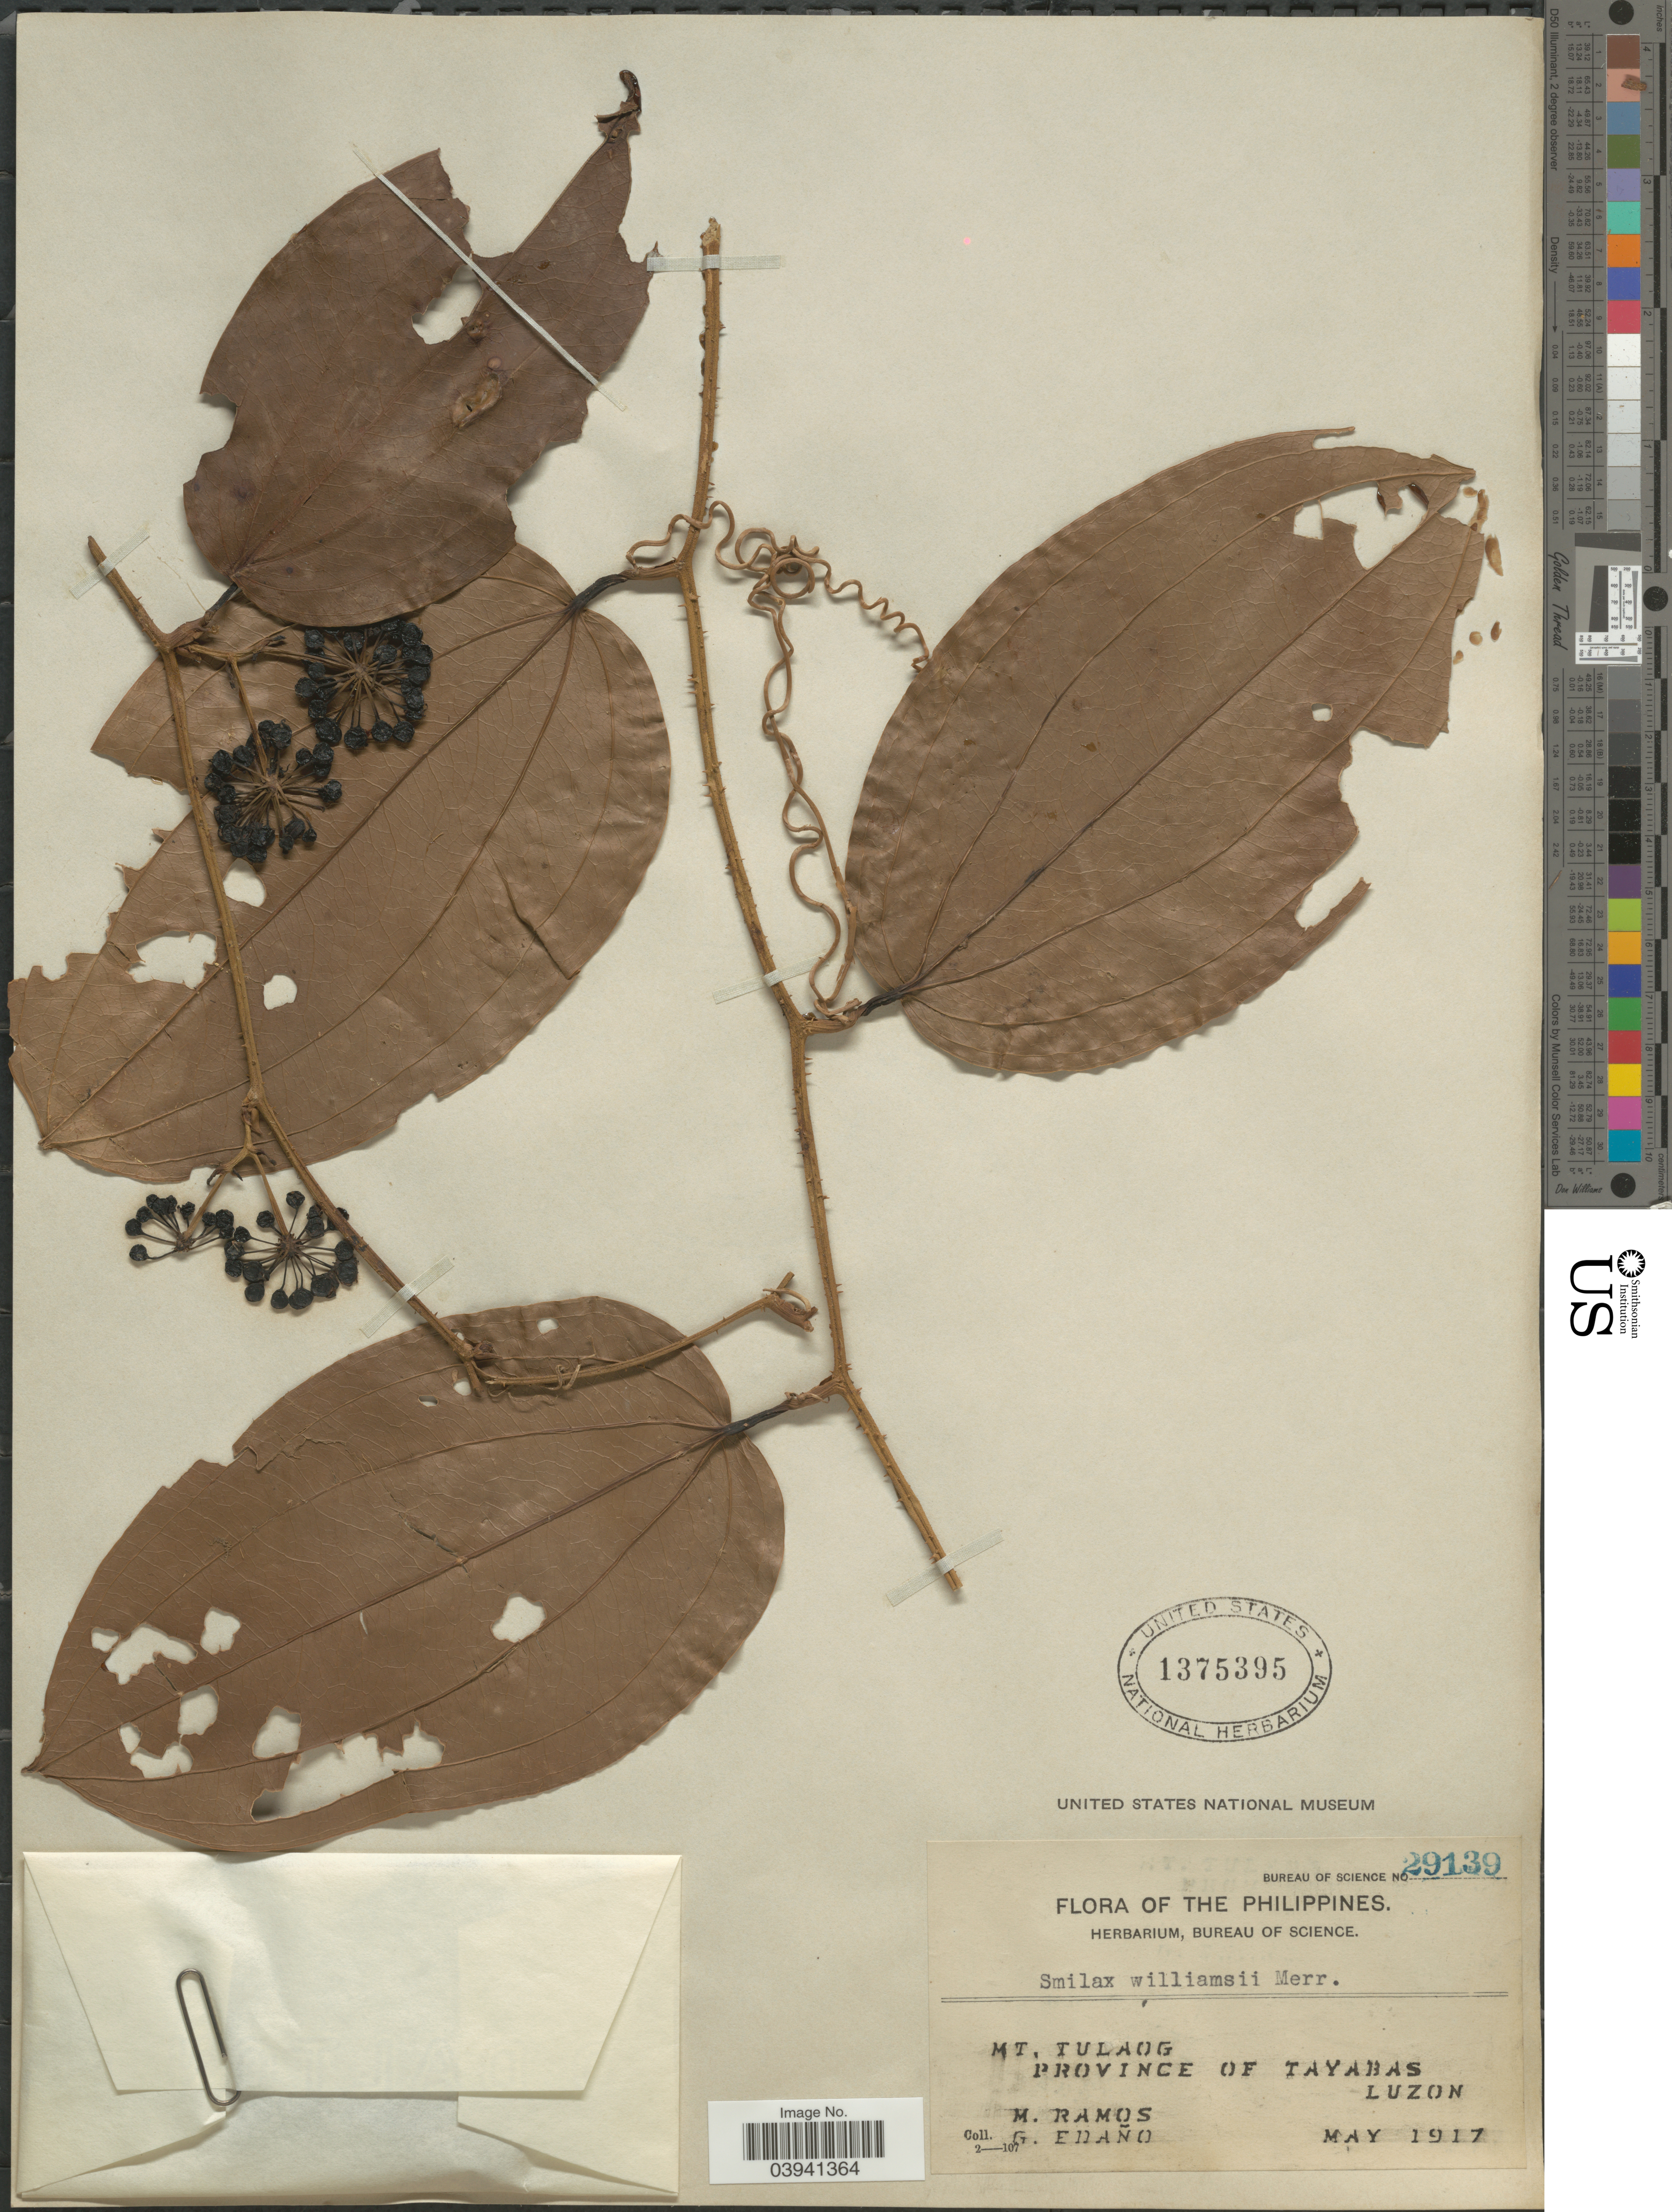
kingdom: Plantae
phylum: Tracheophyta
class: Liliopsida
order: Liliales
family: Smilacaceae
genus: Smilax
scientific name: Smilax williamsii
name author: Merr.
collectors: M. Ramos & G. Edaño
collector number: Bureau of Science 29139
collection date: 1917-05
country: Philippines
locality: Mt. Tulaog, Province of Tayabas, Luzon.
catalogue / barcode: US 1375395